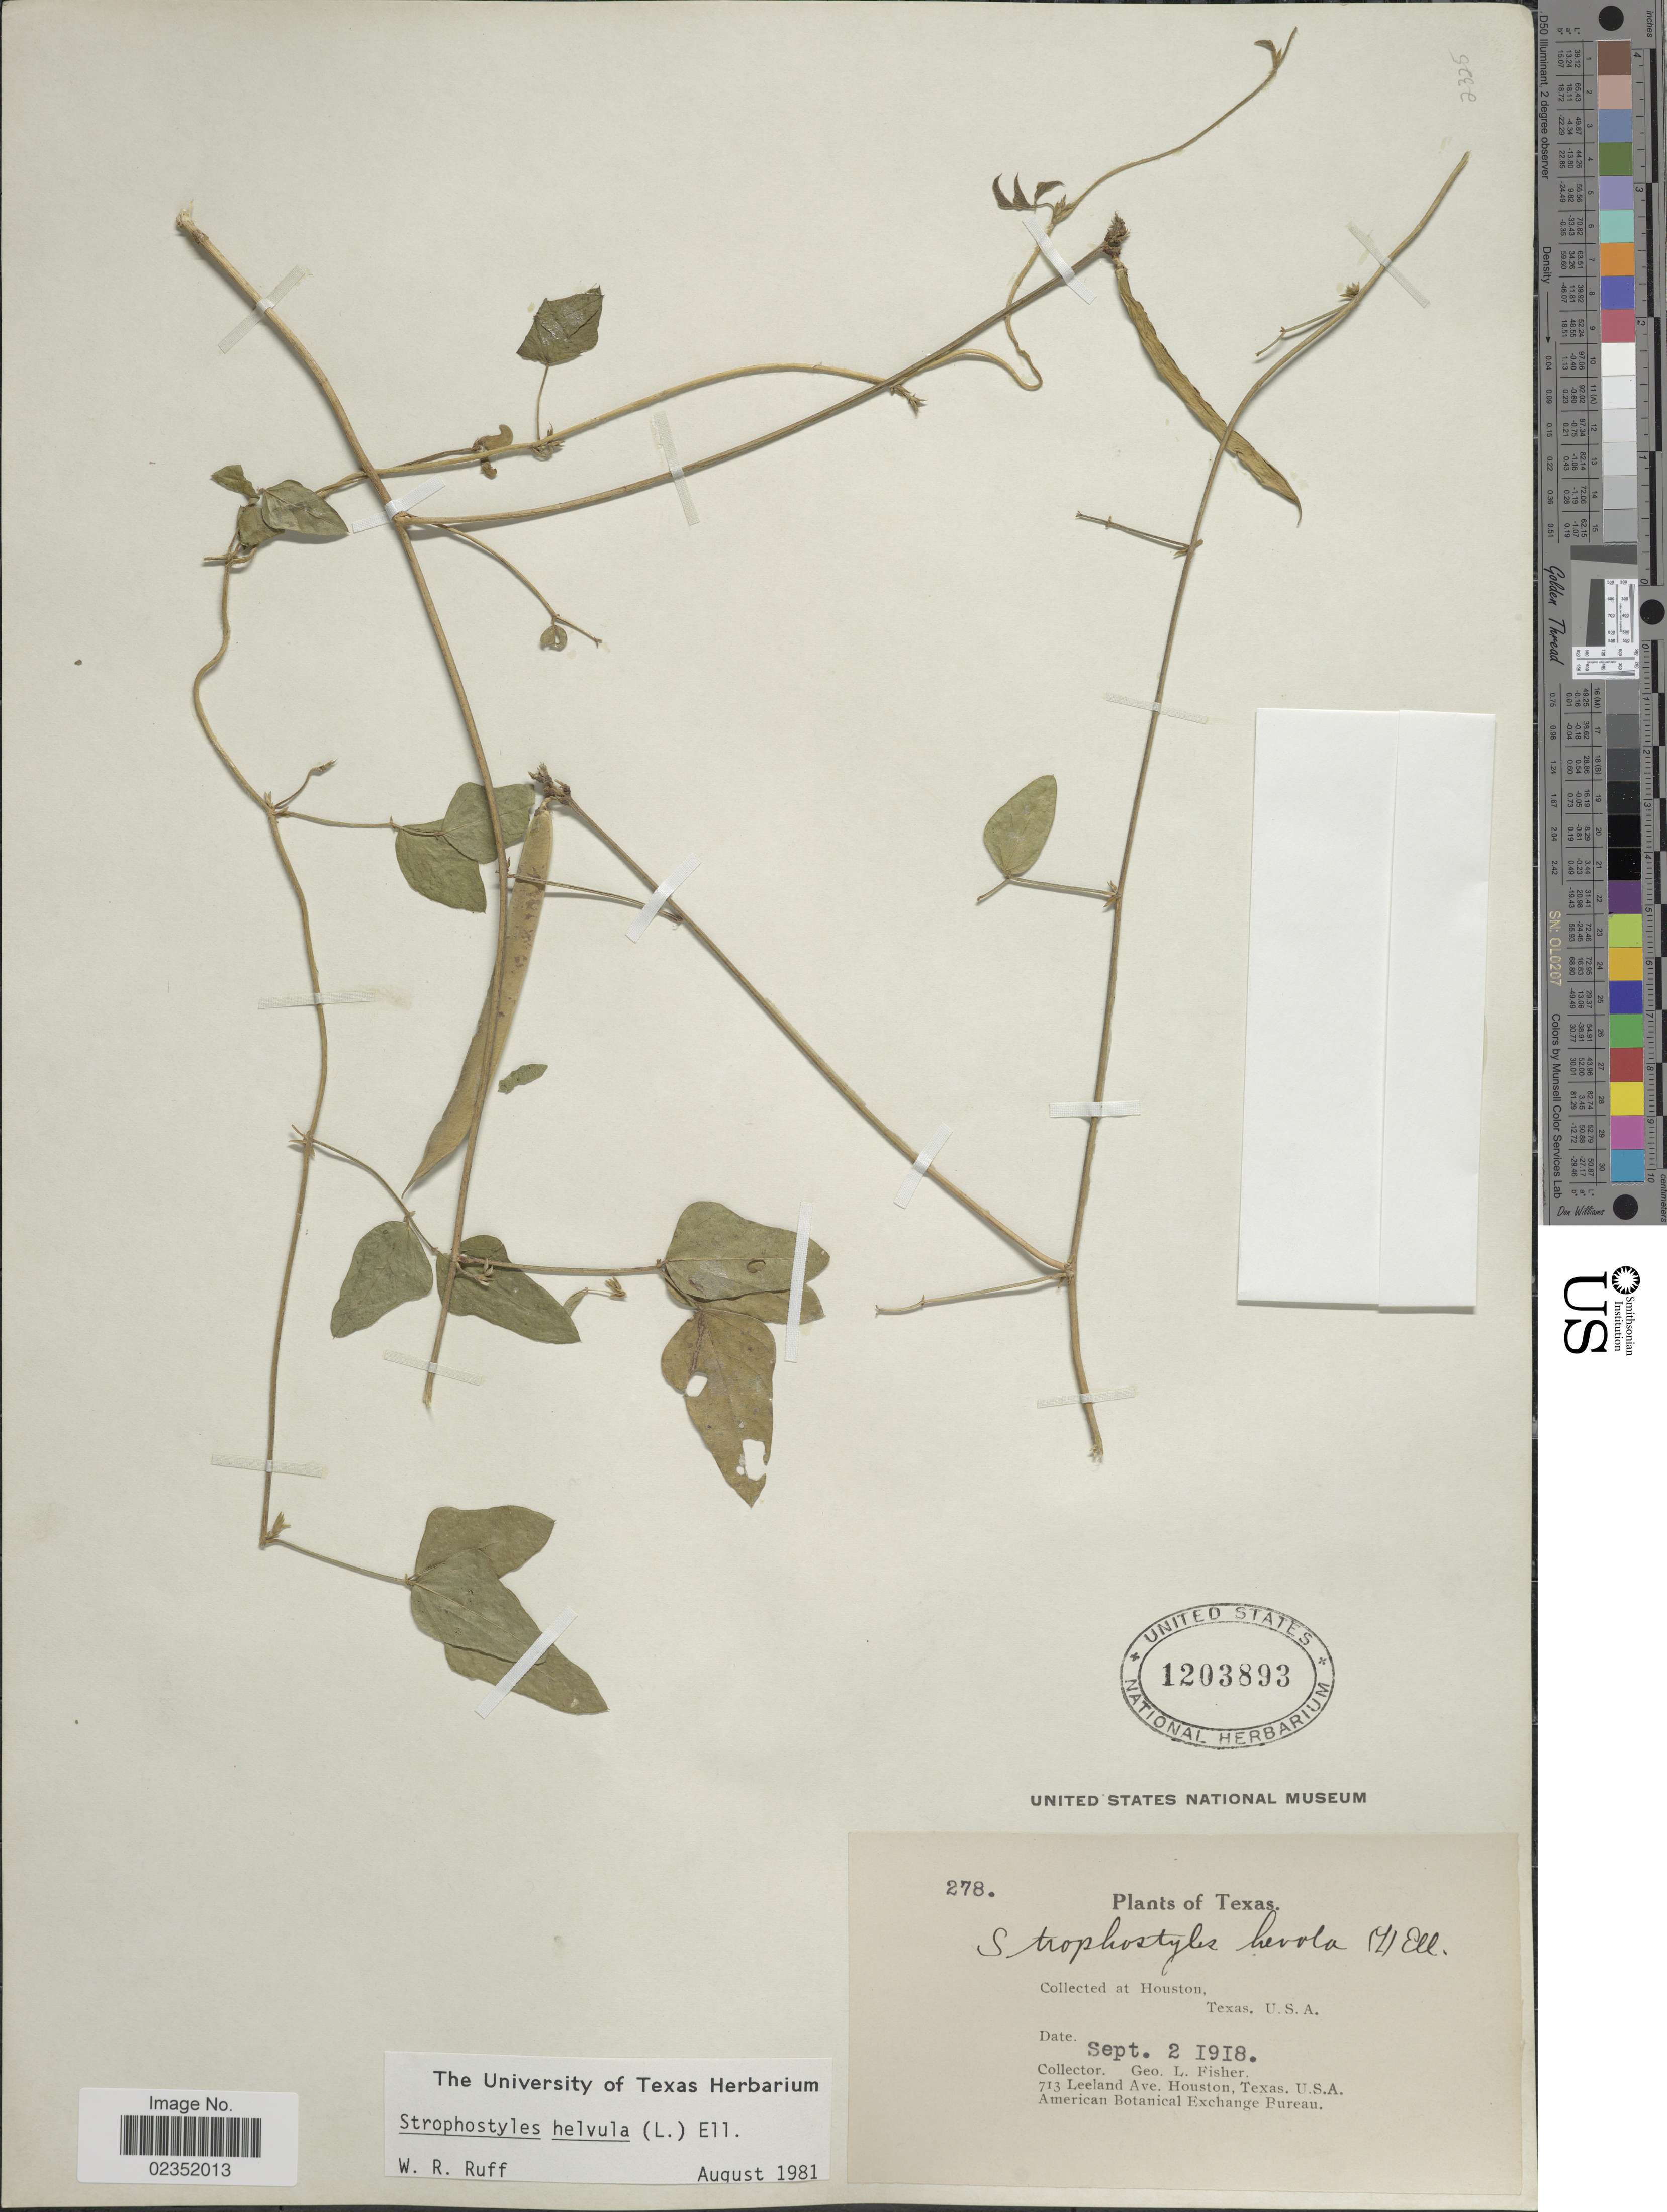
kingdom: Plantae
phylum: Tracheophyta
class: Magnoliopsida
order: Fabales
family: Fabaceae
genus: Strophostyles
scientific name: Strophostyles helvola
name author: (L.) Elliott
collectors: G. L. Fisher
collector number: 278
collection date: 1918-09-02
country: United States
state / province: Texas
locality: Houston.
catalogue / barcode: US 1203893